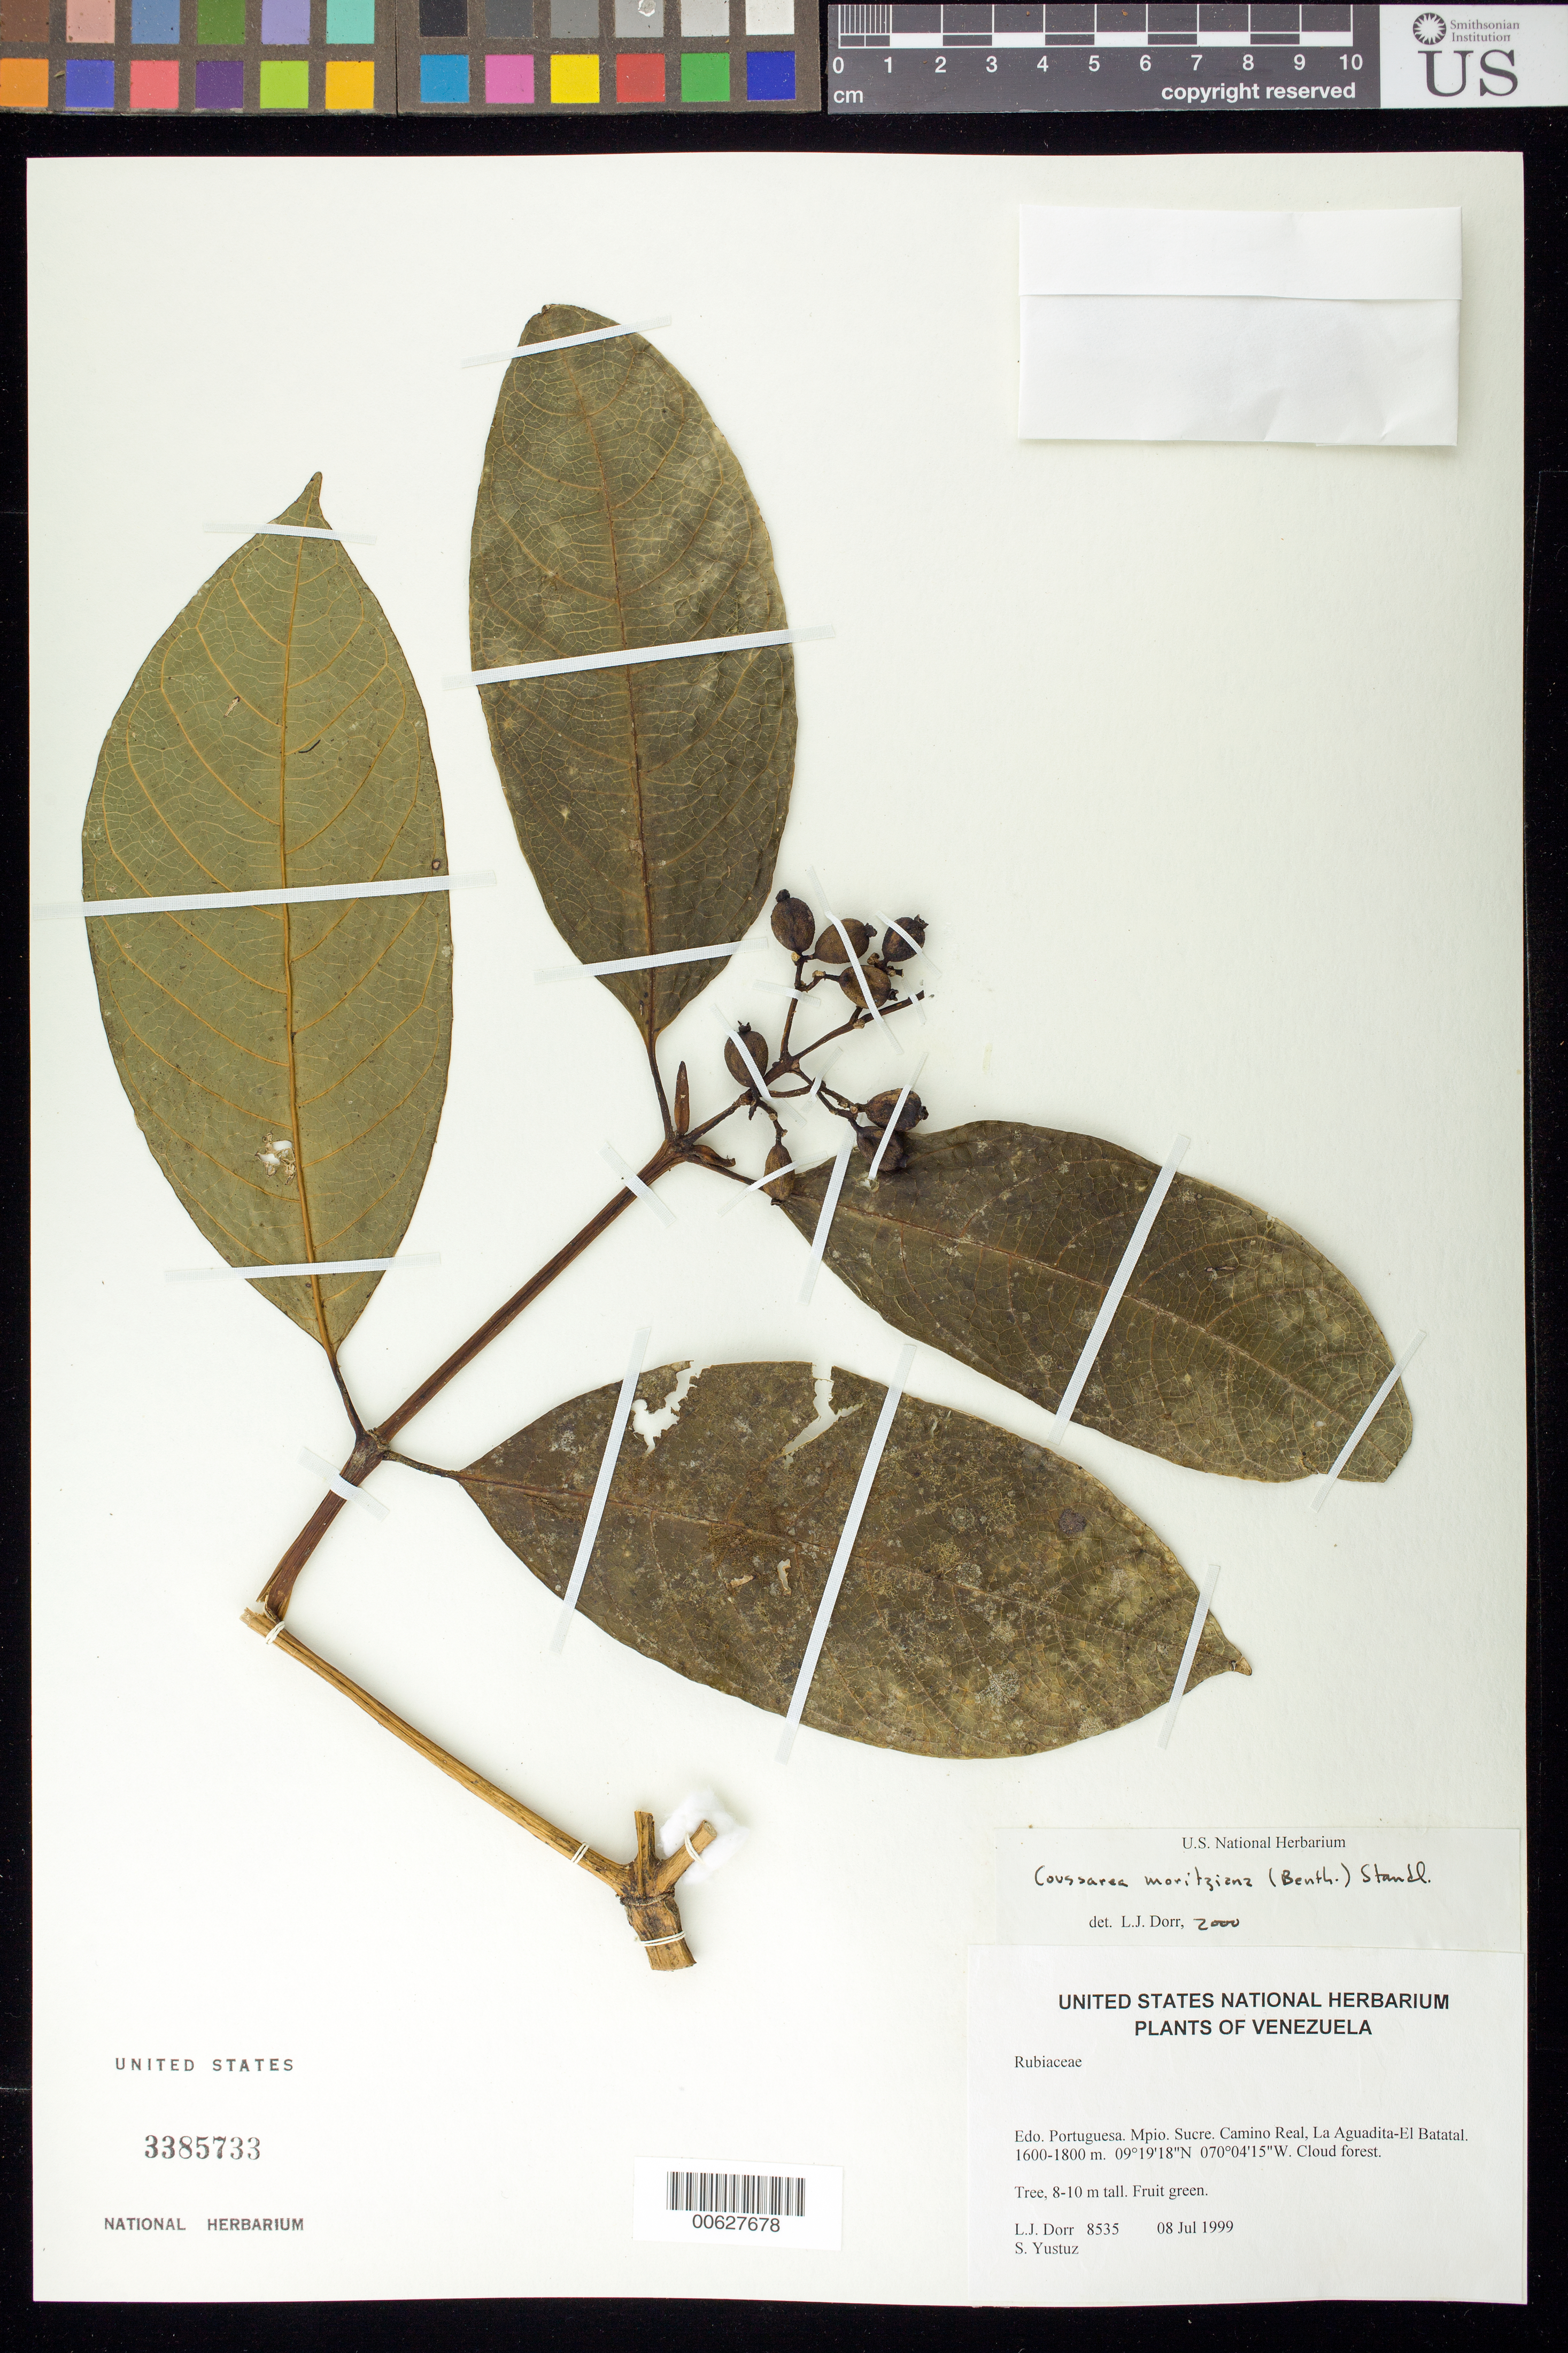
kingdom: Plantae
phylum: Tracheophyta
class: Magnoliopsida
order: Gentianales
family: Rubiaceae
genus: Coussarea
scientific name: Coussarea moritziana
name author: (Benth.) Standl.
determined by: Dorr, L. J., (BOT), Smithsonian Institution - National Museum of Natural History (UNITED STATES)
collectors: L. J. Dorr & S. Yustiz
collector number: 8535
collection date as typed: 08 Jul 1999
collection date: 1999-07-08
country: Venezuela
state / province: Portuguesa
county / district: Sucre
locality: Camino Real, La Aguadita-El Batatal.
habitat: Cloud forest.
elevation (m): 1600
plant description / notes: MO, PORT, US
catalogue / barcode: US 3385733